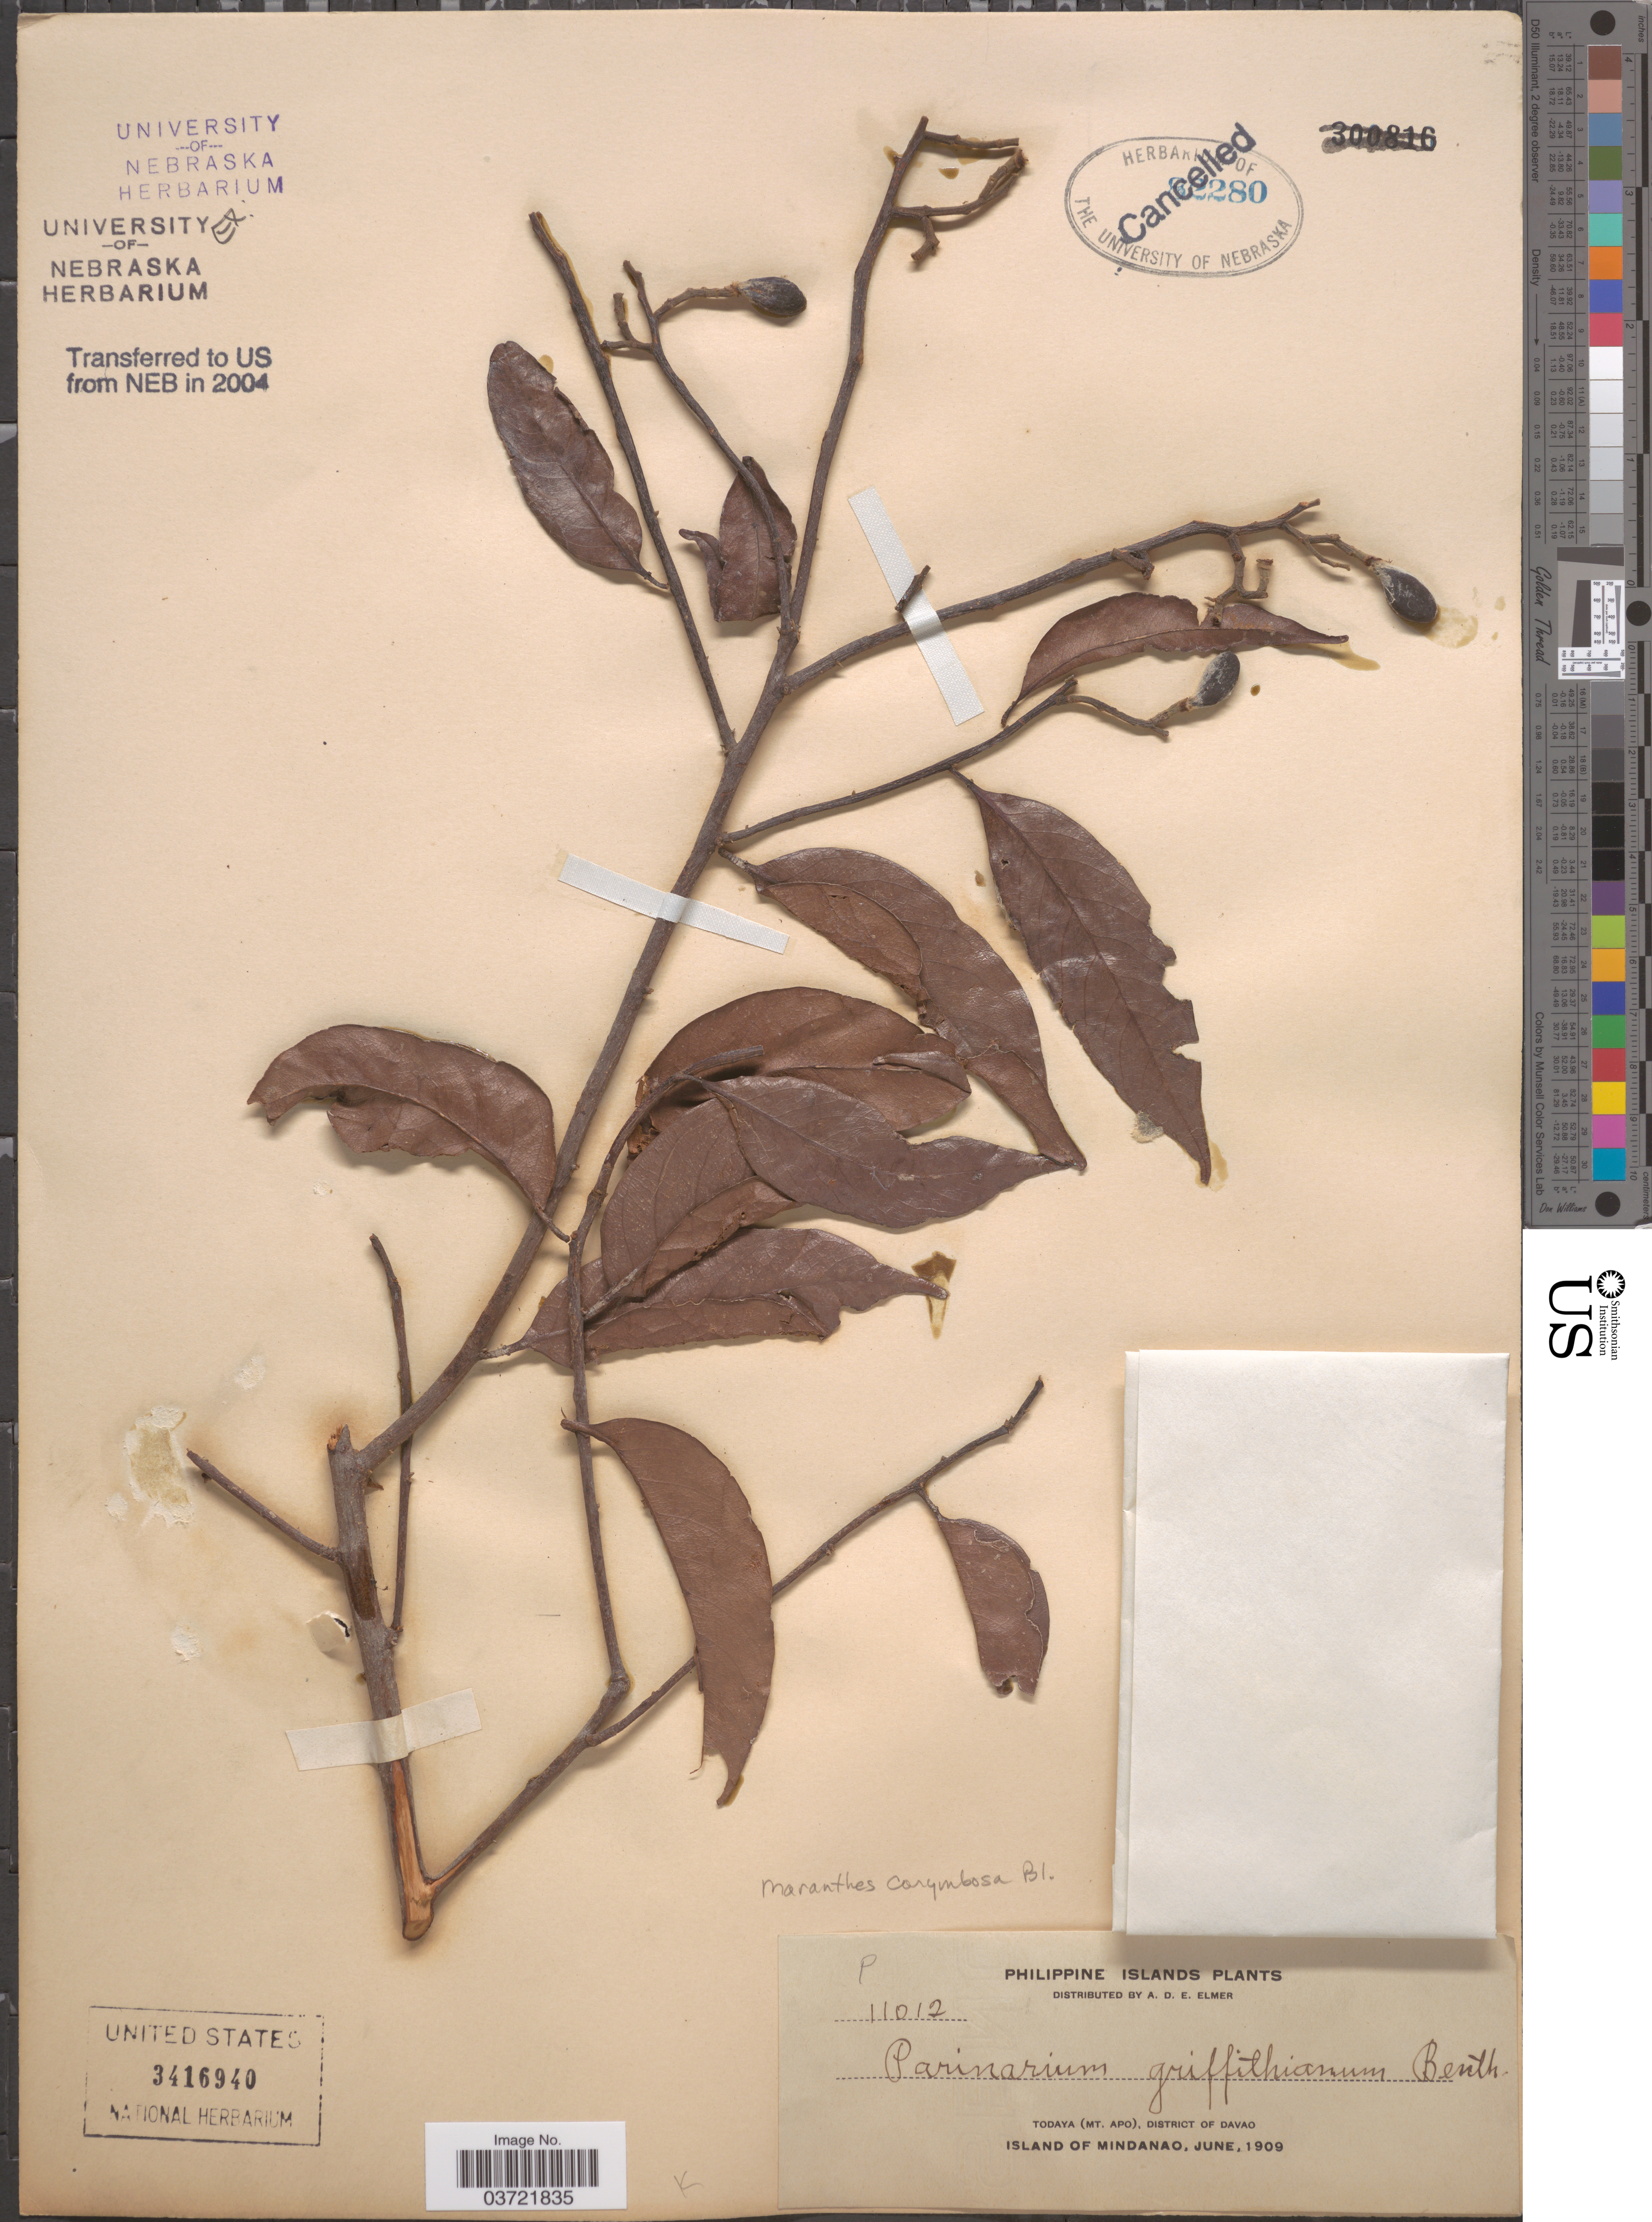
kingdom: Plantae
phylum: Tracheophyta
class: Magnoliopsida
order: Malpighiales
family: Chrysobalanaceae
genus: Maranthes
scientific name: Maranthes corymbosa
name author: Blume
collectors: A. D. E. Elmer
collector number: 11012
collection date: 1909-06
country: Philippines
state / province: Davao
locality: Todaya (Mt. Apo), District of Davao. Island of Mindanao.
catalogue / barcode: US 3416940